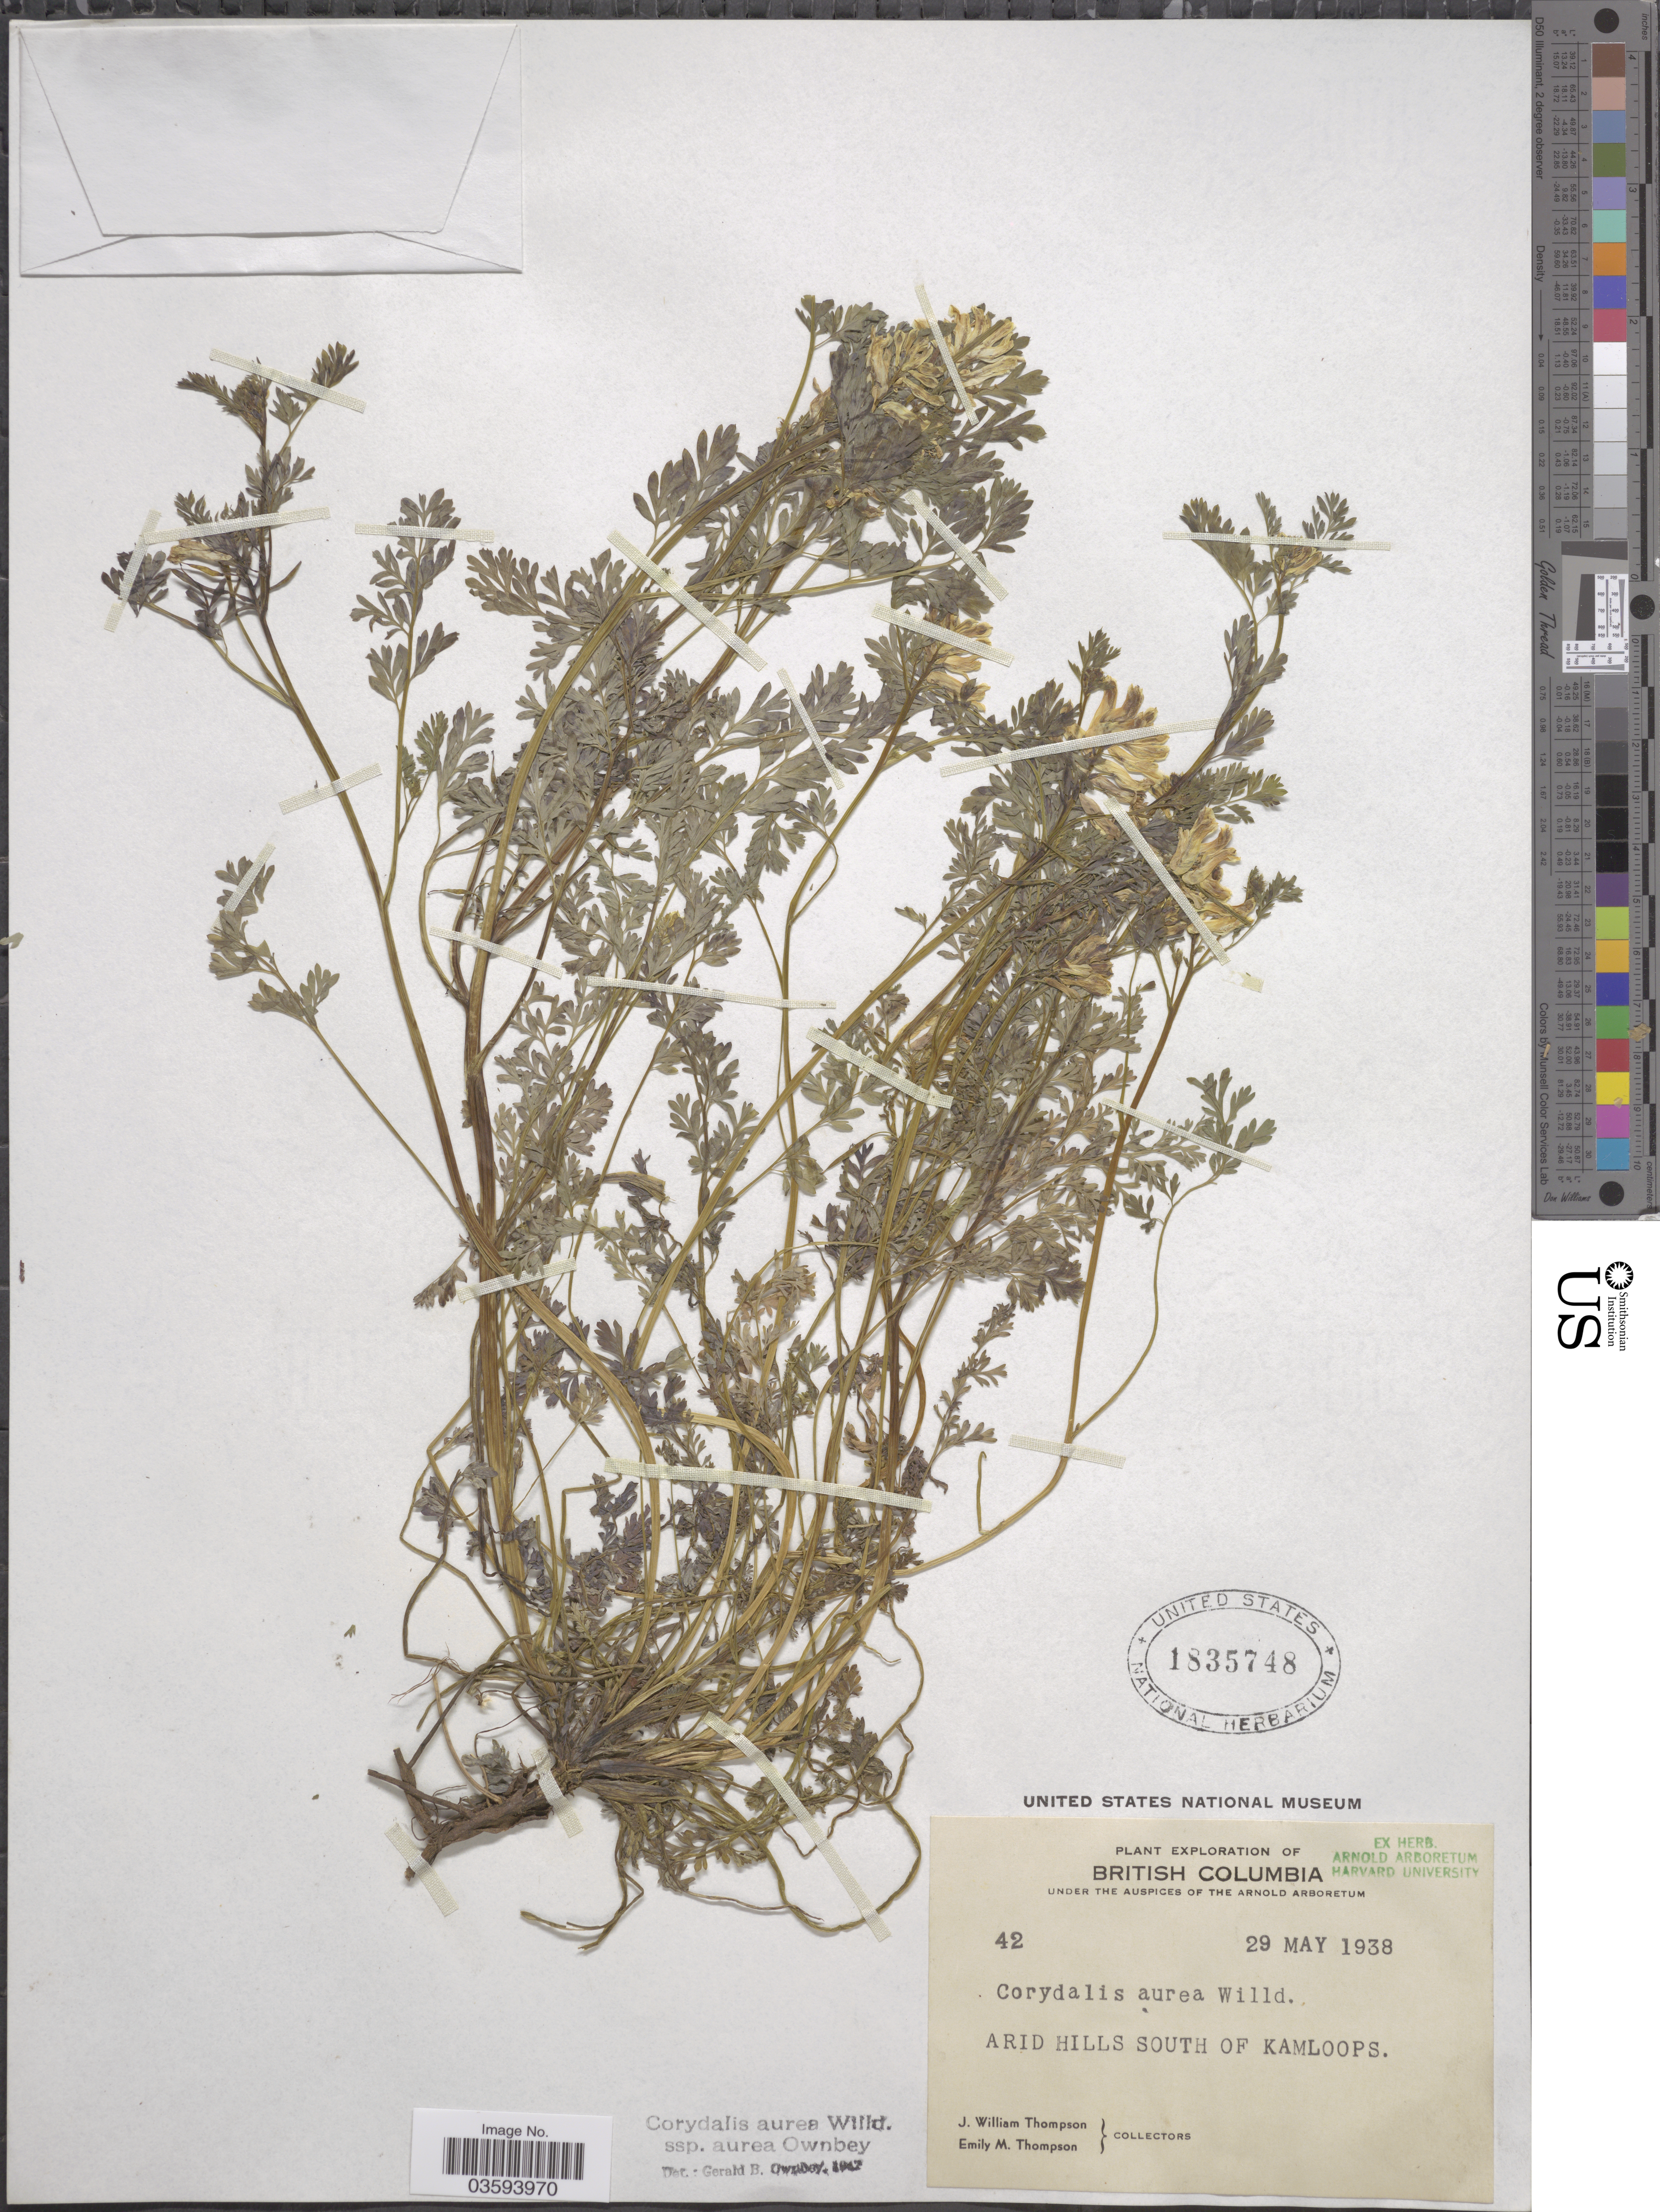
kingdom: Plantae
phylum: Tracheophyta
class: Magnoliopsida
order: Ranunculales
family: Papaveraceae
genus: Corydalis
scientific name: Corydalis aurea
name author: Willd.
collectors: J. W. Thompson & E. M. Thompson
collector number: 42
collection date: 1938-05-29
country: Canada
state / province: British Columbia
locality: Arid Hills South of Kamloops.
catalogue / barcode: US 1835748